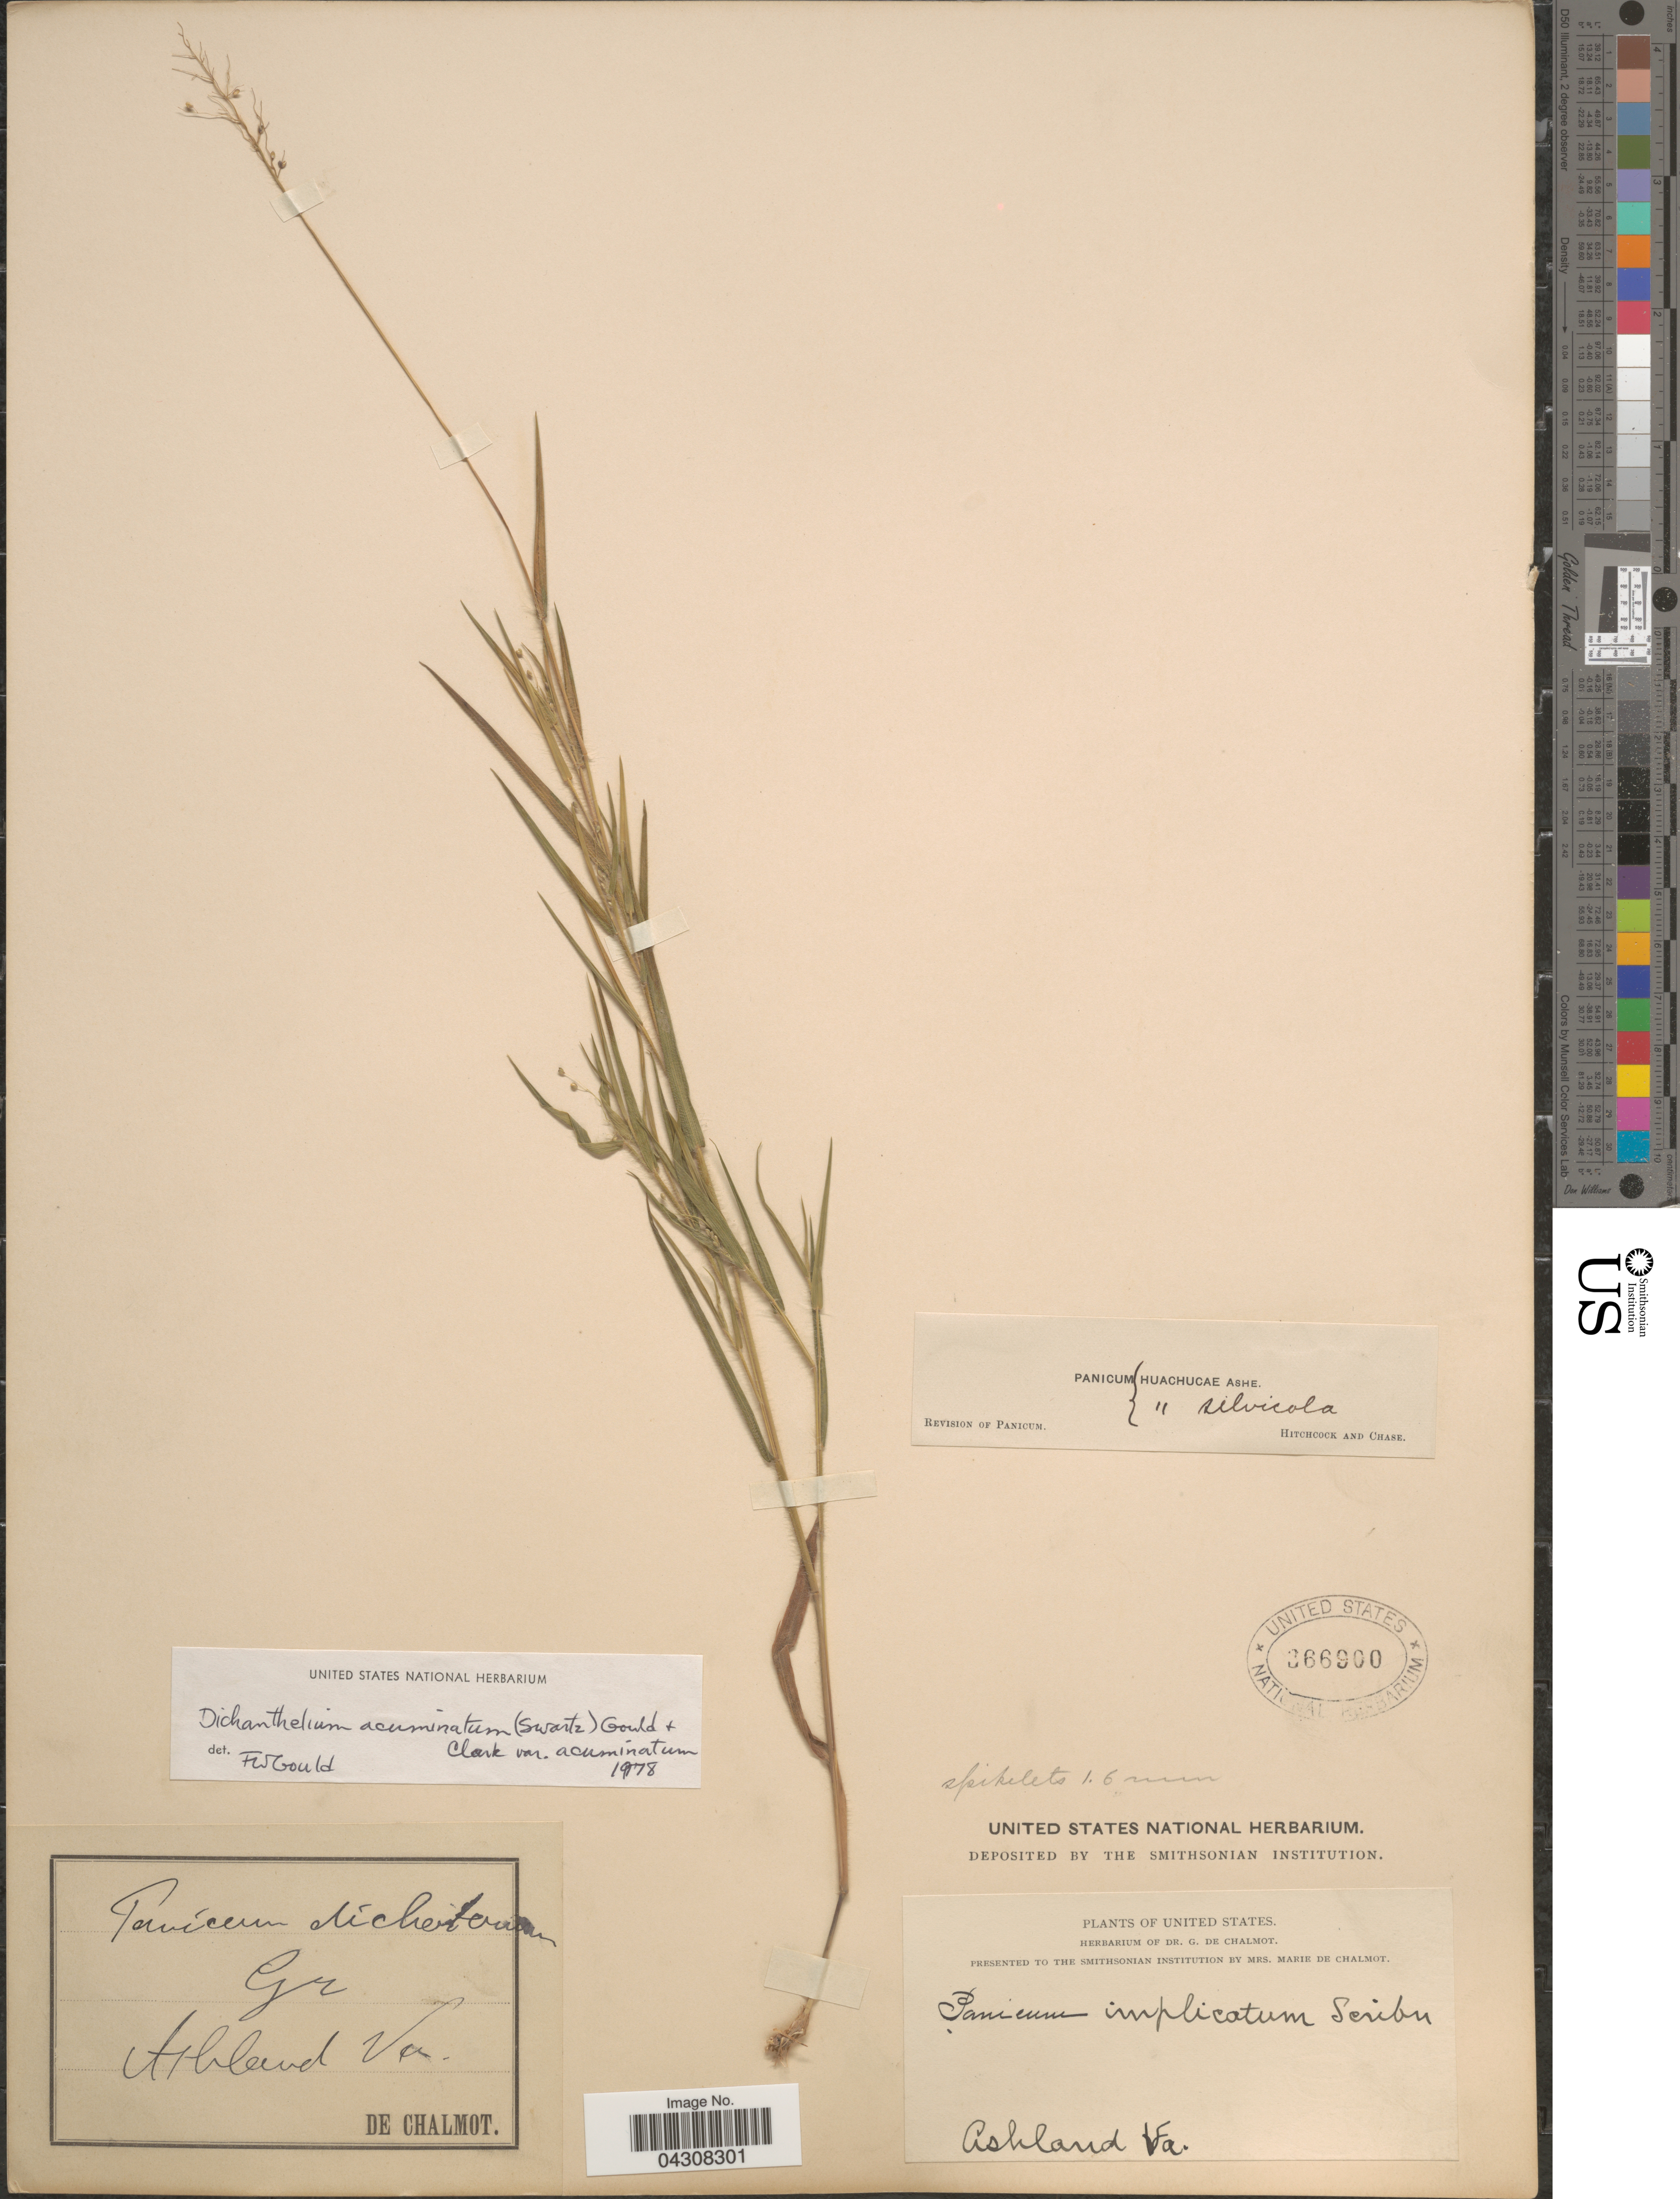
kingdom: Plantae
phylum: Tracheophyta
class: Liliopsida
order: Poales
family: Poaceae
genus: Dichanthelium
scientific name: Dichanthelium acuminatum var. acuminatum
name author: (Sw.) Gould & C.A. Clark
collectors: G. de Chalmot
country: United States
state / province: Virginia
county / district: Hanover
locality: Ashland.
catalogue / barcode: US 366900